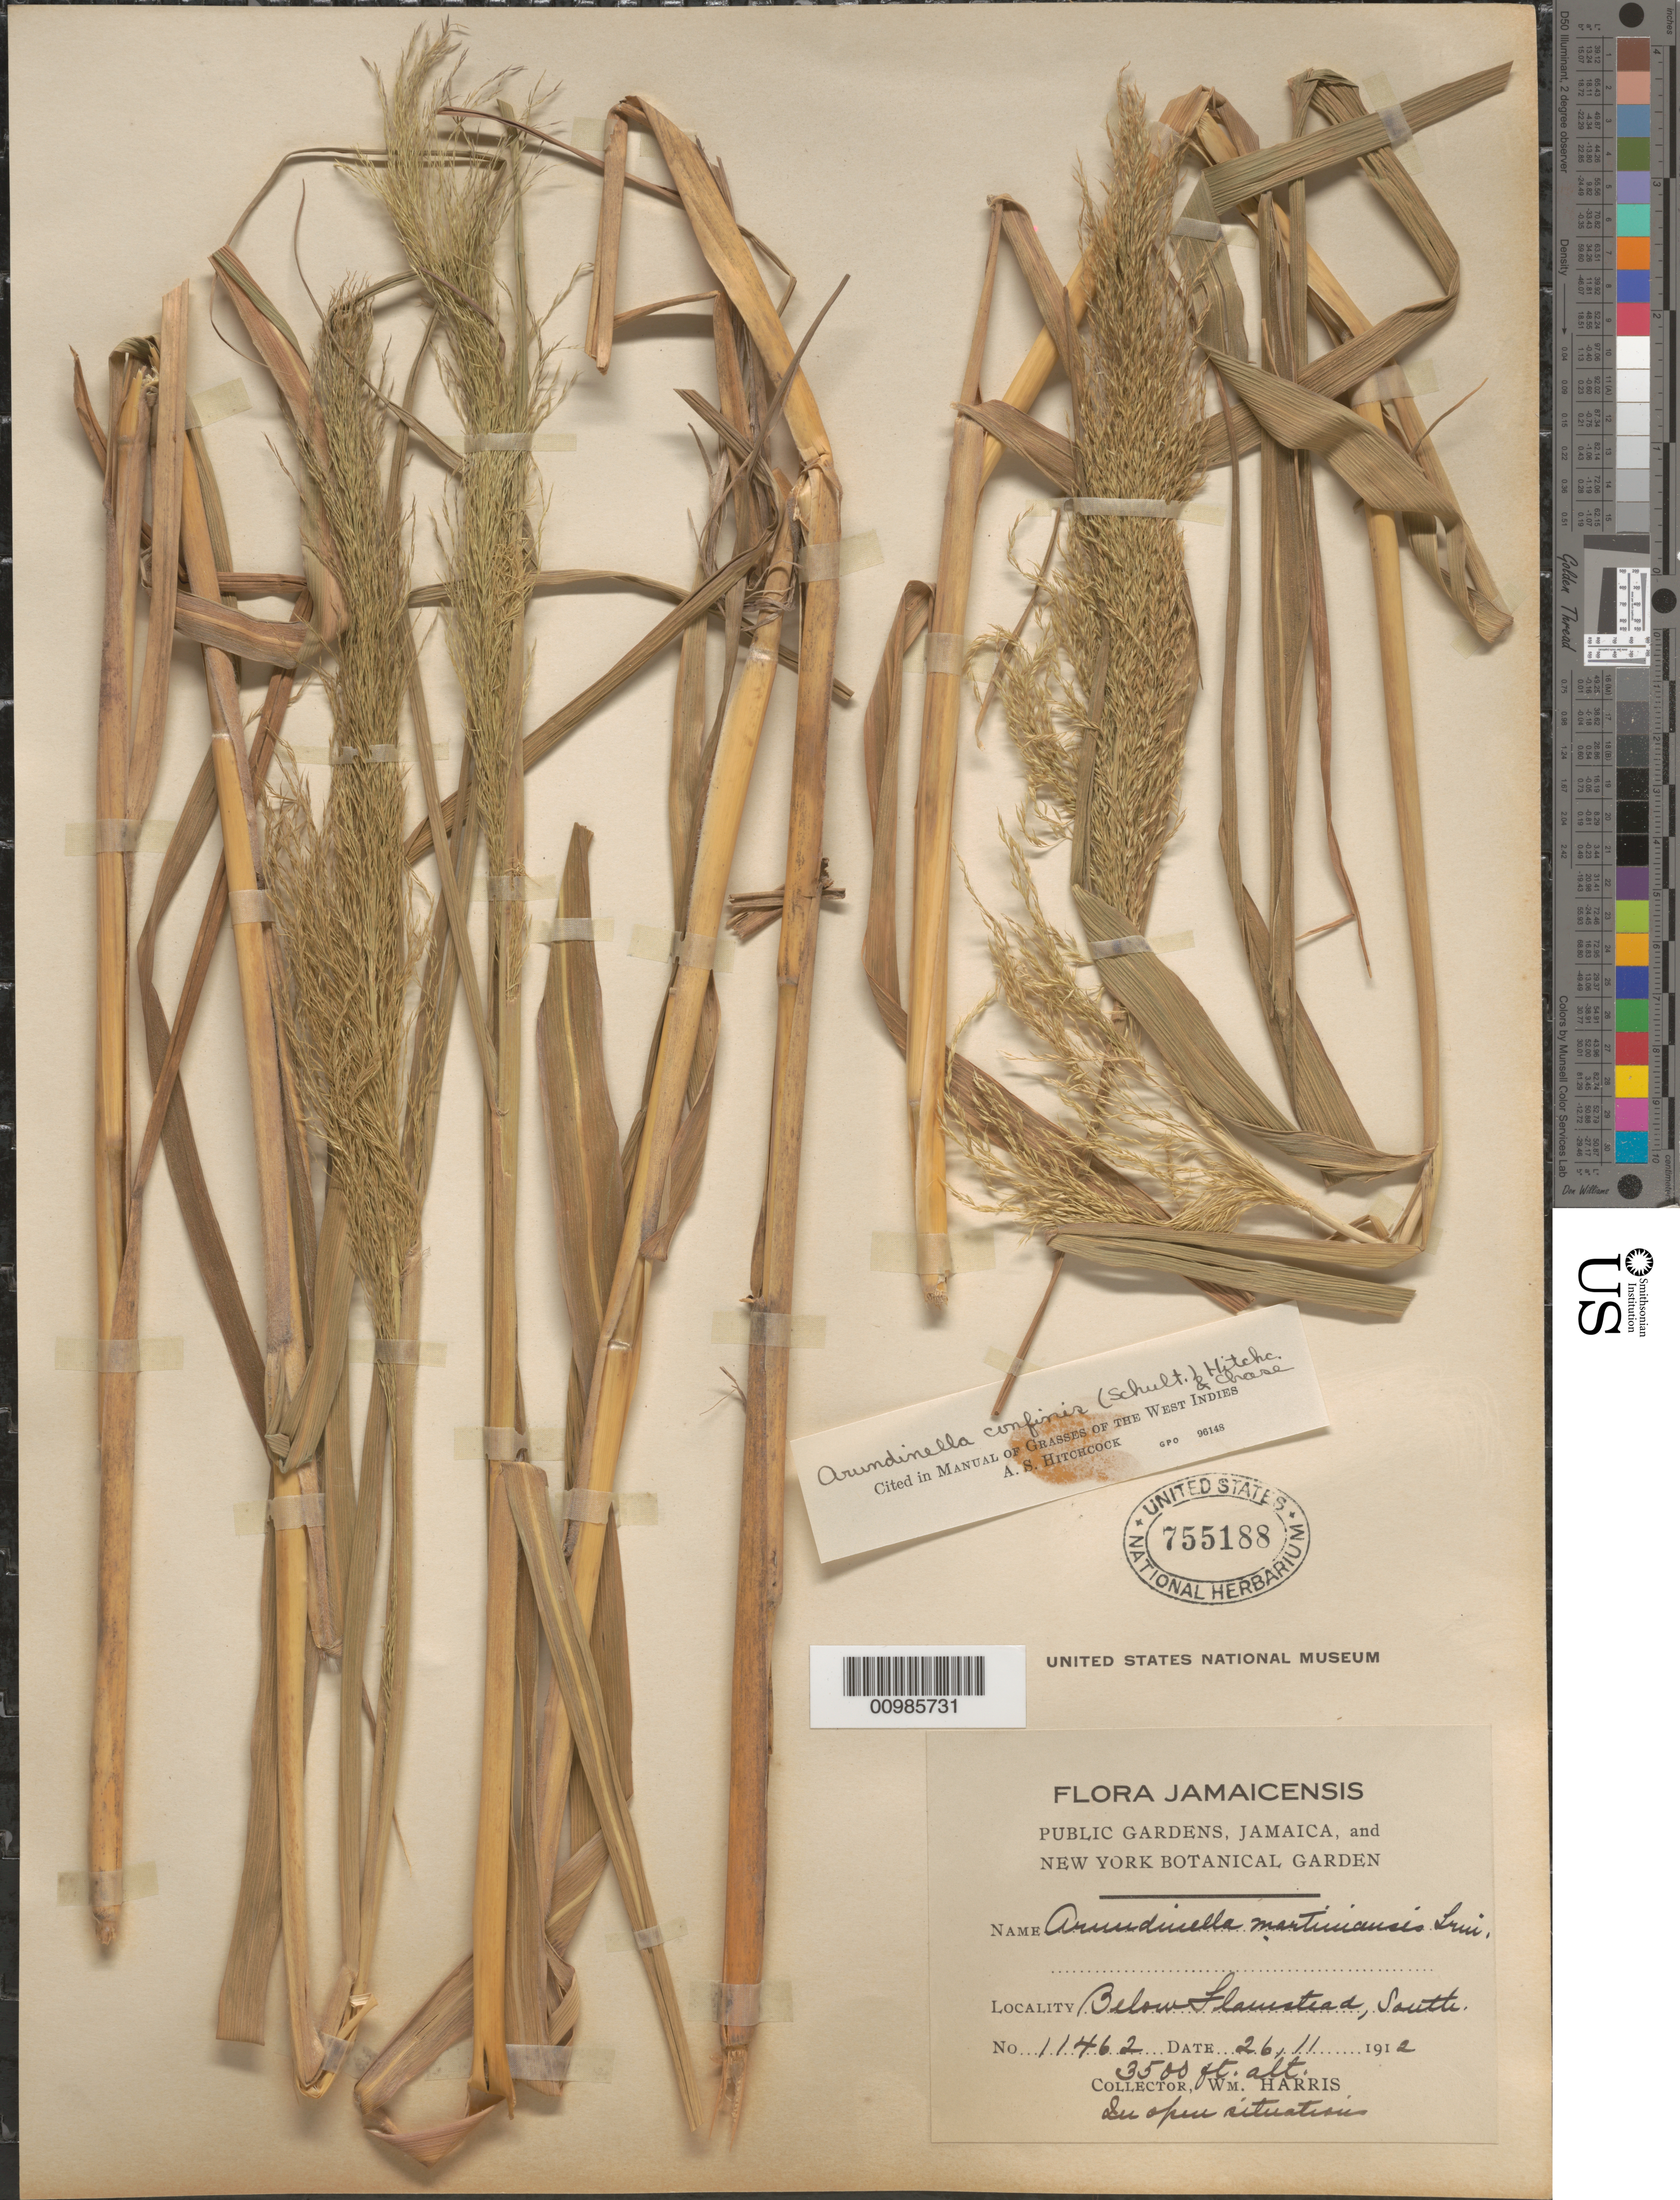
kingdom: Plantae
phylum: Tracheophyta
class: Liliopsida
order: Poales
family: Poaceae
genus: Arundinella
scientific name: Arundinella confinis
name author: (Schult.) Hitchc. & Chase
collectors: W. H. Harris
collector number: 11462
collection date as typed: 26 Nov 1912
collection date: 1912-11-26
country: Jamaica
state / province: Saint Andrew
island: Jamaica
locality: Below Flamstead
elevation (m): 1067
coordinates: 0 N, 0 E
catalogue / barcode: US 755188